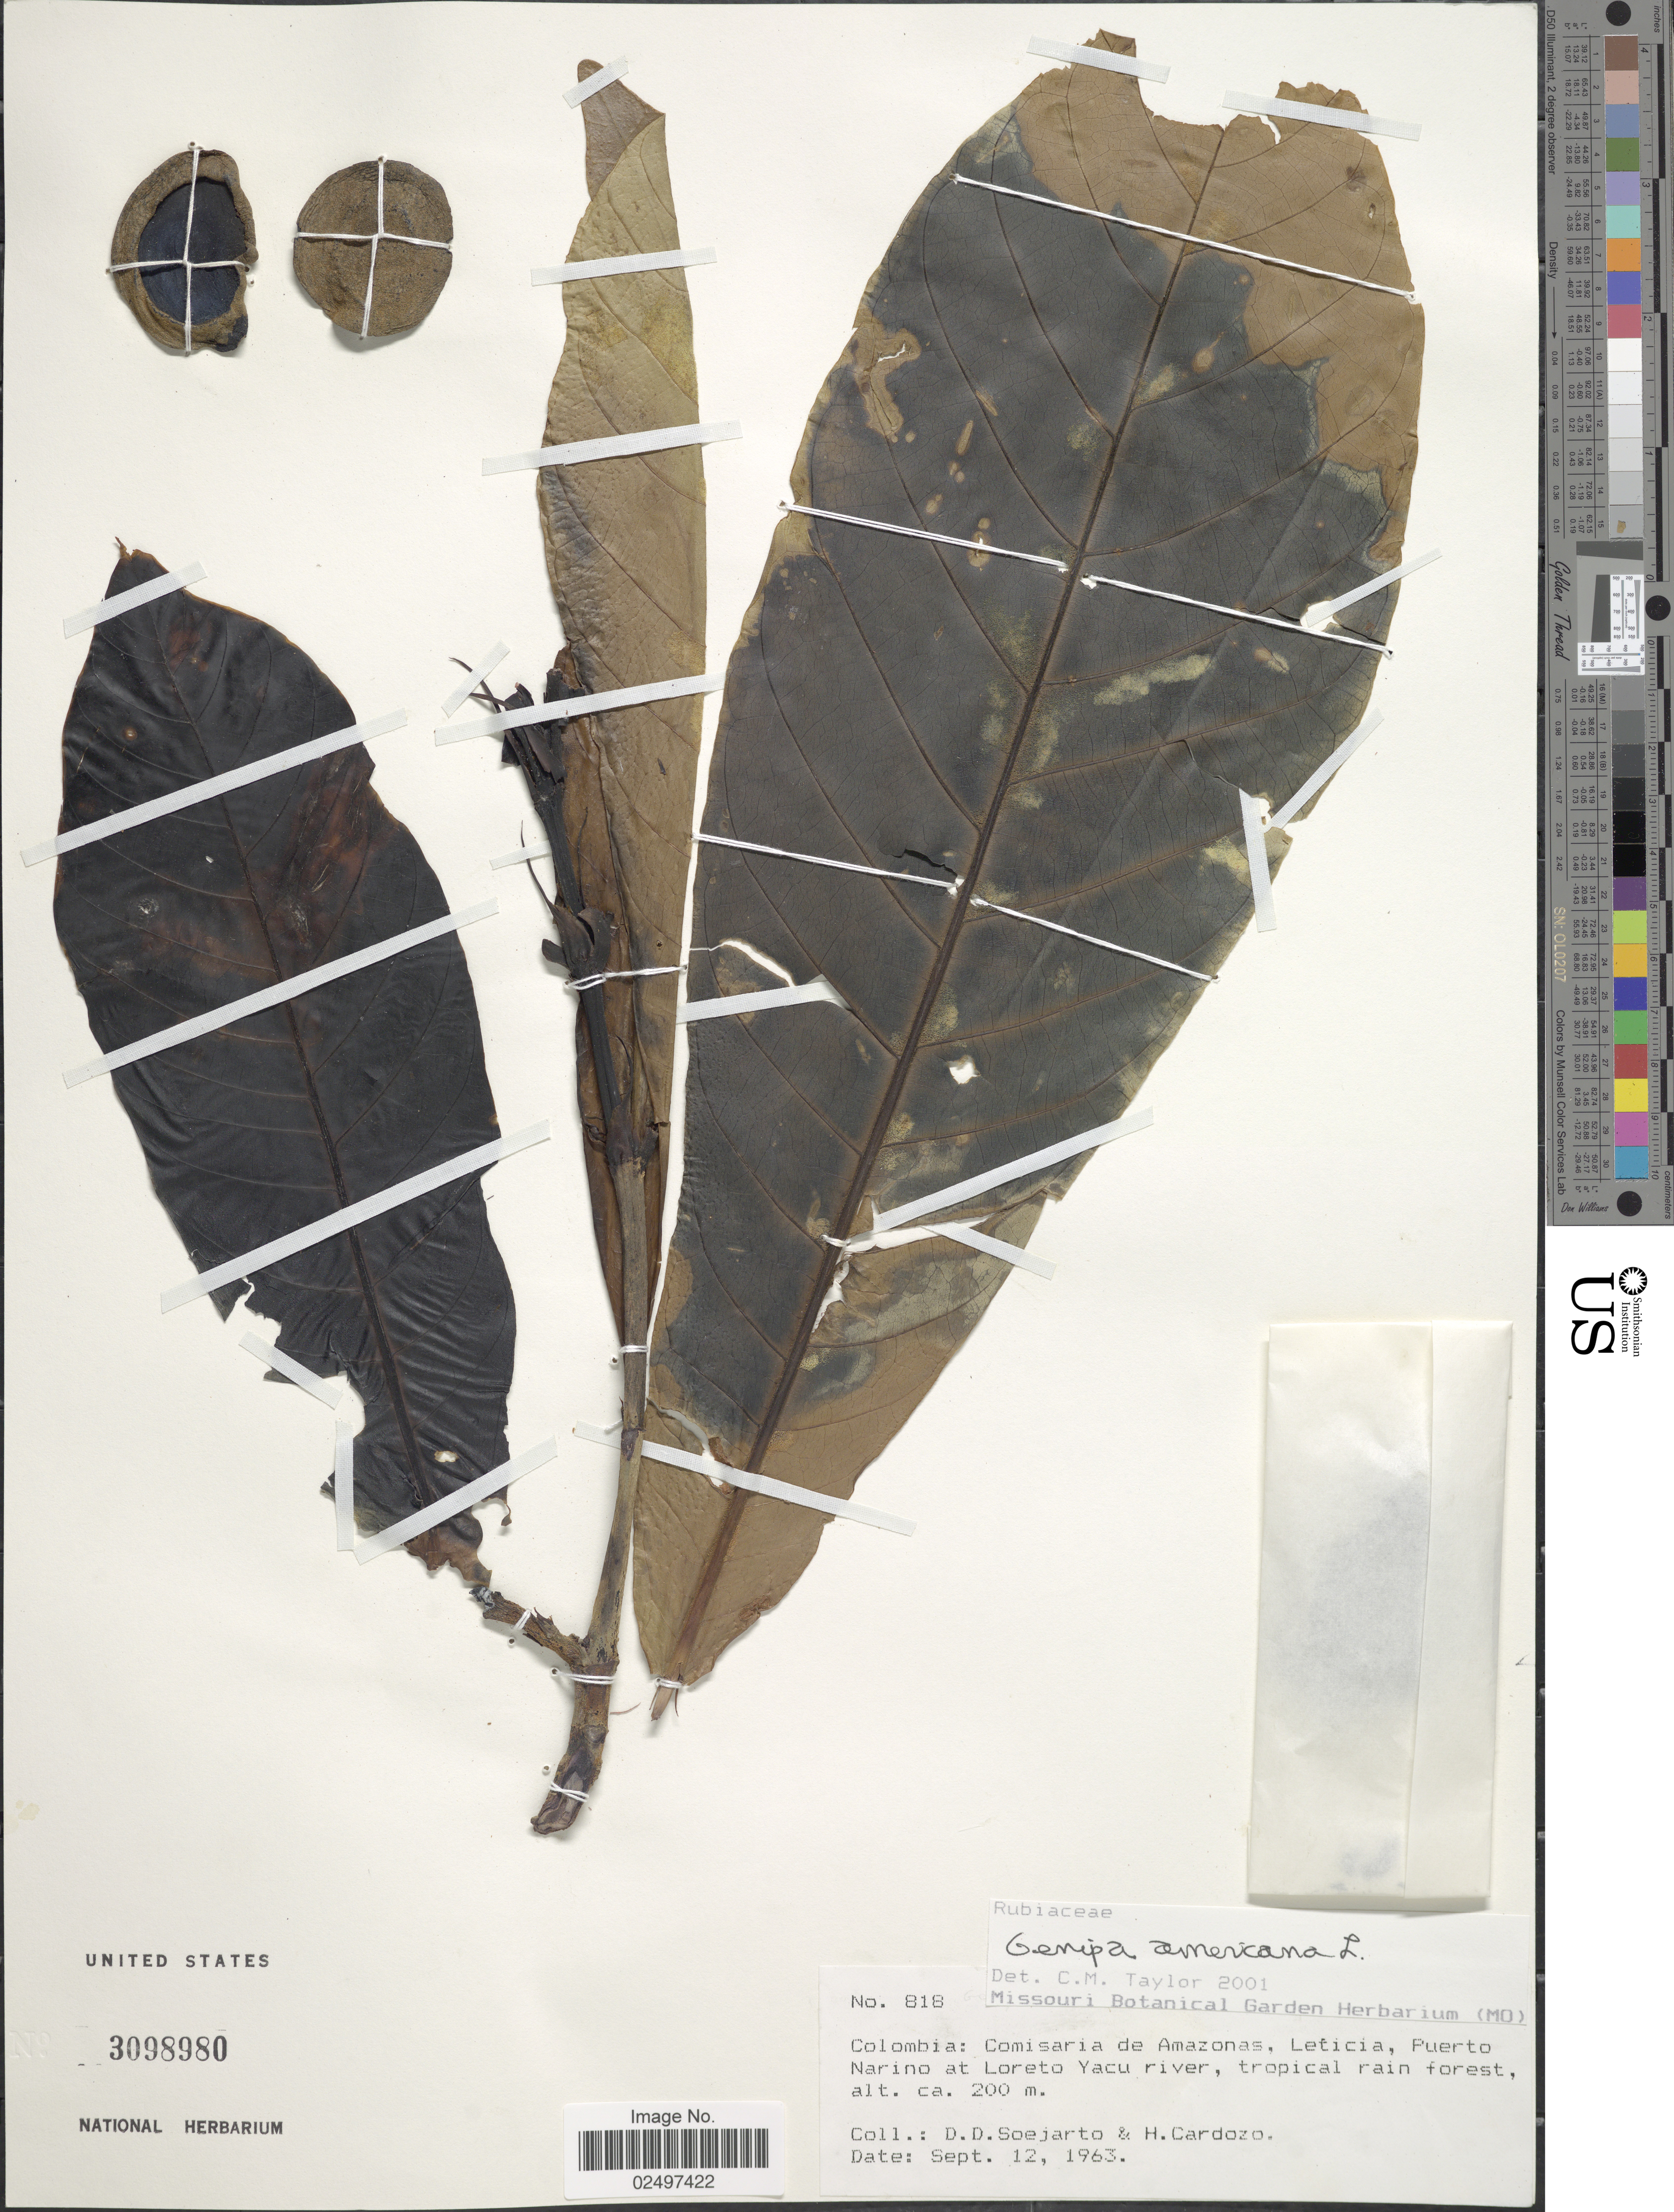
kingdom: Plantae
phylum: Tracheophyta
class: Magnoliopsida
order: Gentianales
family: Rubiaceae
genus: Genipa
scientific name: Genipa americana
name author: L.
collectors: H. Cardozo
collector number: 818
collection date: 1963-09-12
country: Colombia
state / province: Amazônas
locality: Comisaria de Amazonas. Leticia, Puerto Narino at Loreto Yacu River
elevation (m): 200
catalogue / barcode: US 3098980